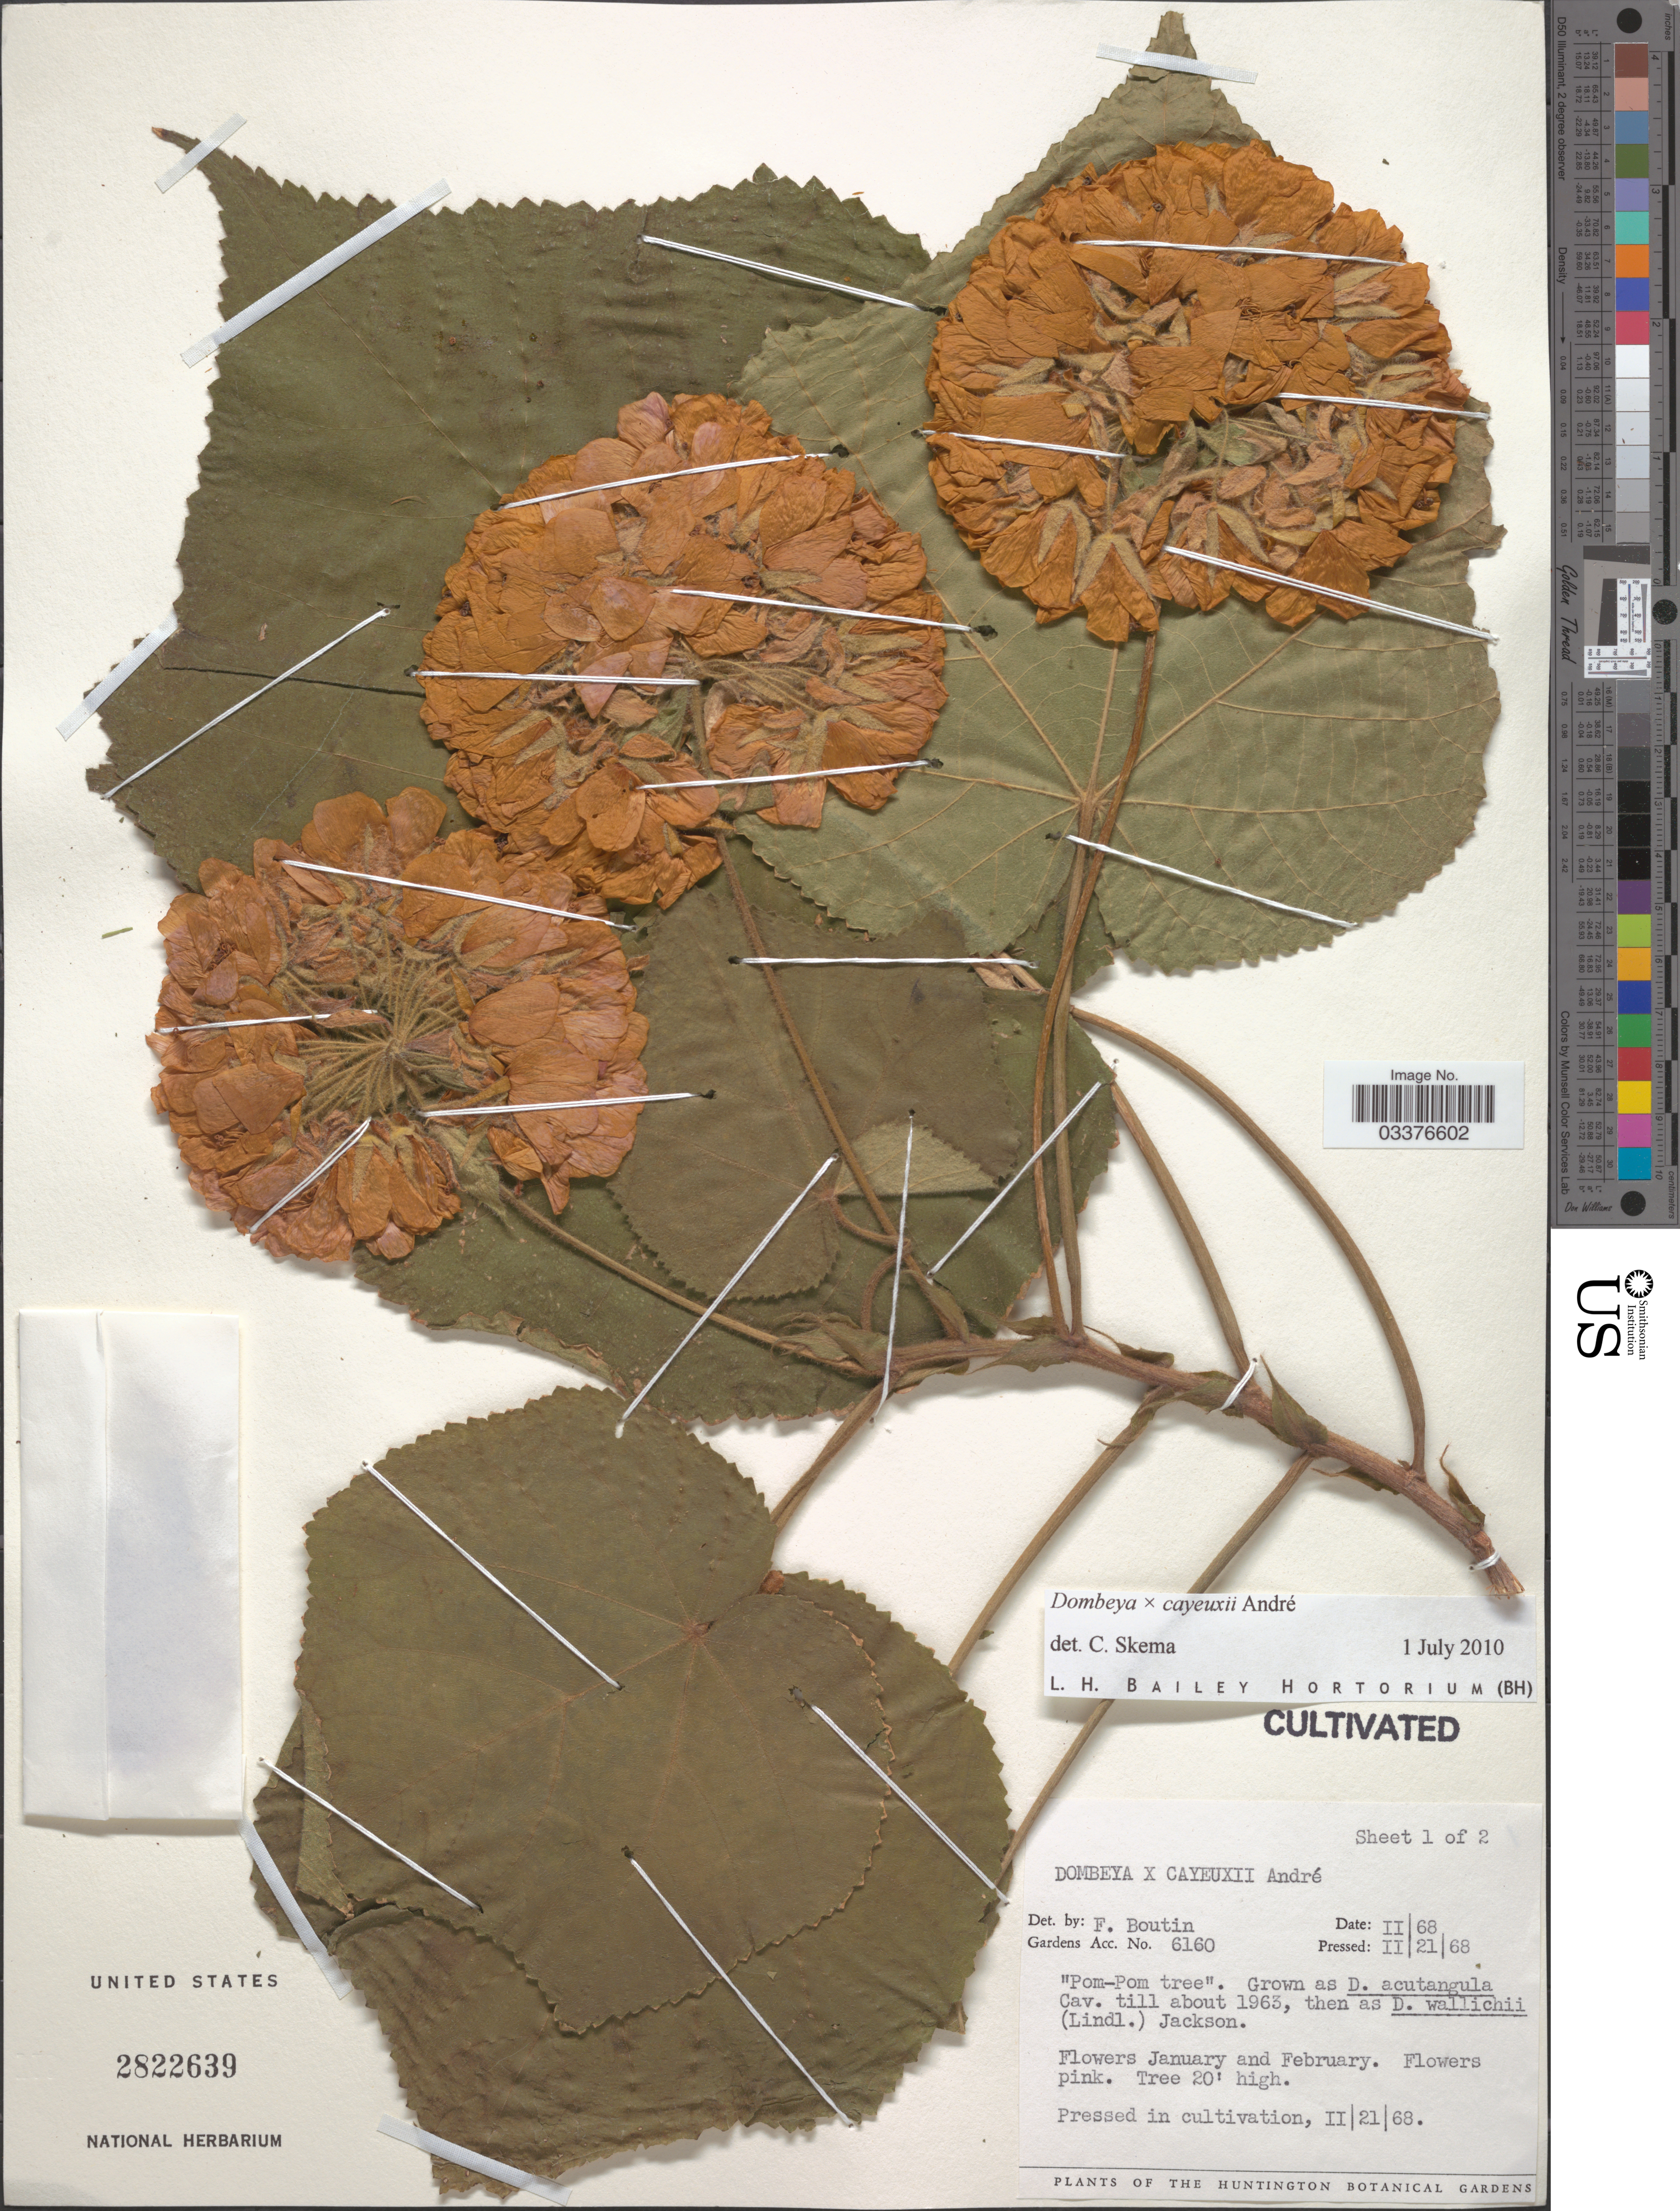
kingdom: Plantae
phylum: Tracheophyta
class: Magnoliopsida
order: Malvales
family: Malvaceae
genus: Dombeya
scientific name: Dombeya x cayeuxii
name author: André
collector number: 6160?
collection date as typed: Transcribed d/m/y: 21/2/68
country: United States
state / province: California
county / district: Los Angeles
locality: Huntington Botanical Gardens.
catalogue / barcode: US 2822639